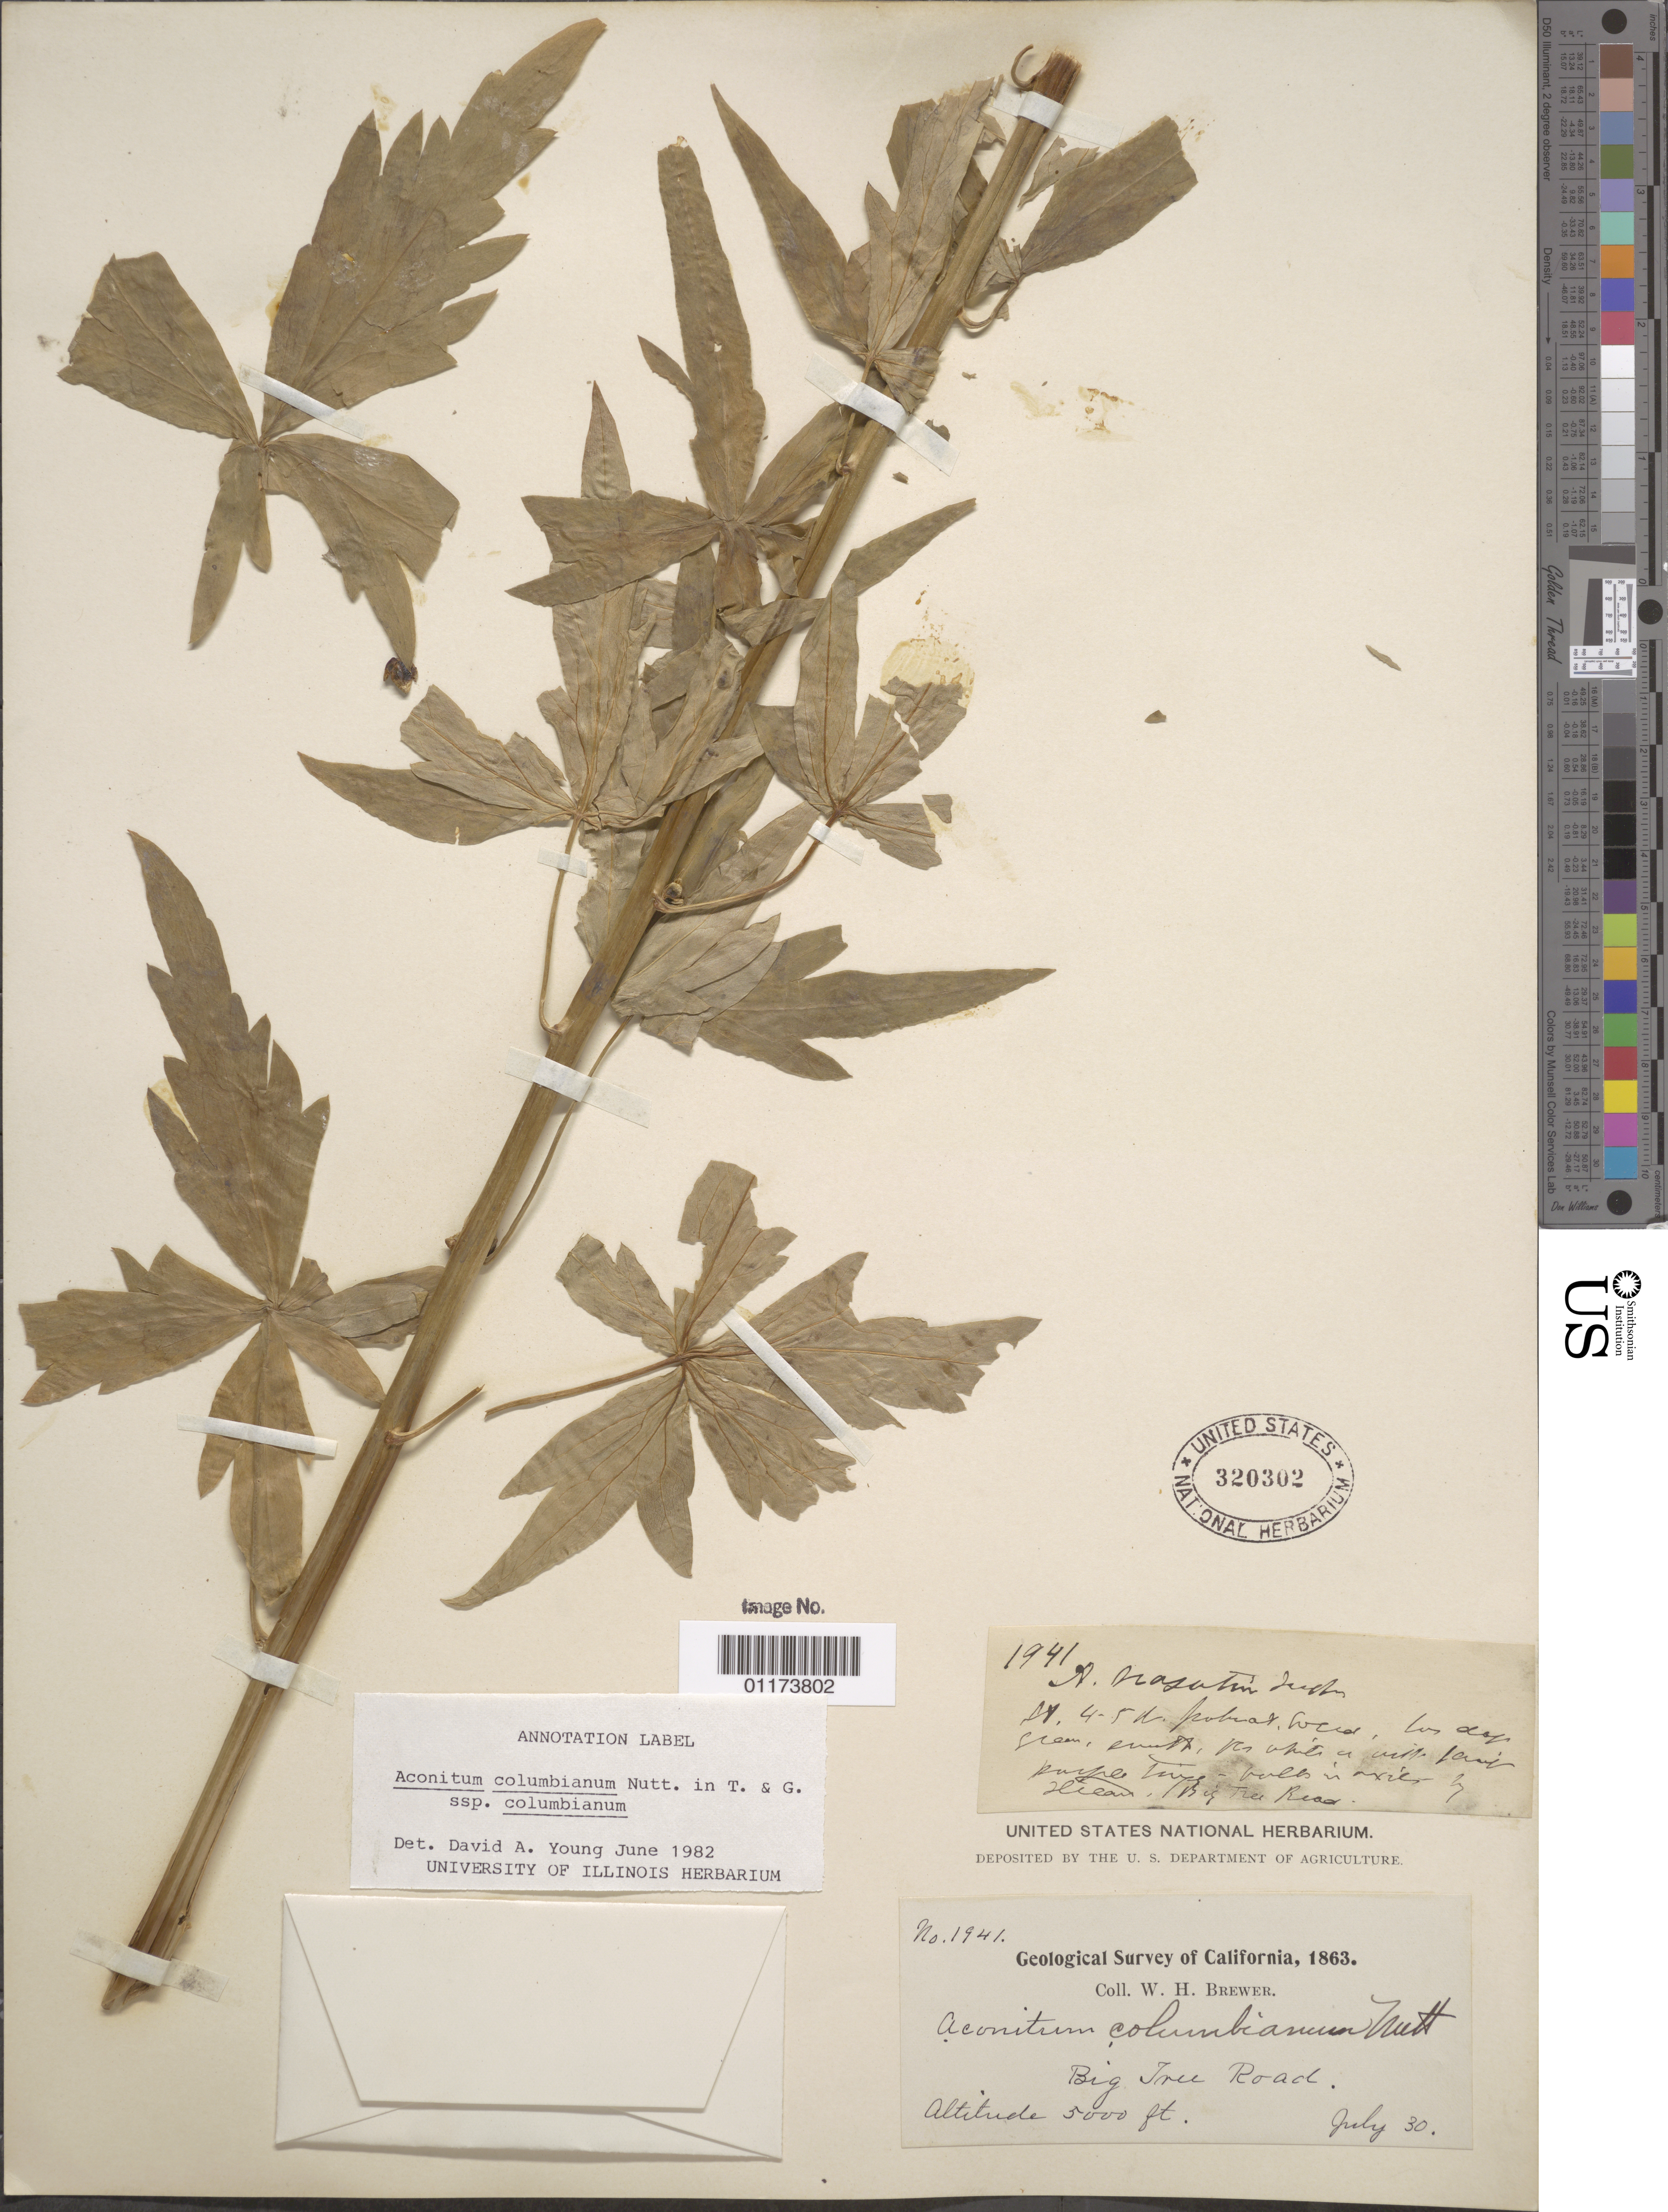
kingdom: Plantae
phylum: Tracheophyta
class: Magnoliopsida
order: Ranunculales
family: Ranunculaceae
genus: Aconitum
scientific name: Aconitum columbianum subsp. columbianum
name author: Nutt.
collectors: W. H. Brewer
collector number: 1941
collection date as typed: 30 Jul 1863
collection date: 1863-07-30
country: United States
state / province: California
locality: Big Tree Road.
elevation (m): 1524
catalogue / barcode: US 320302